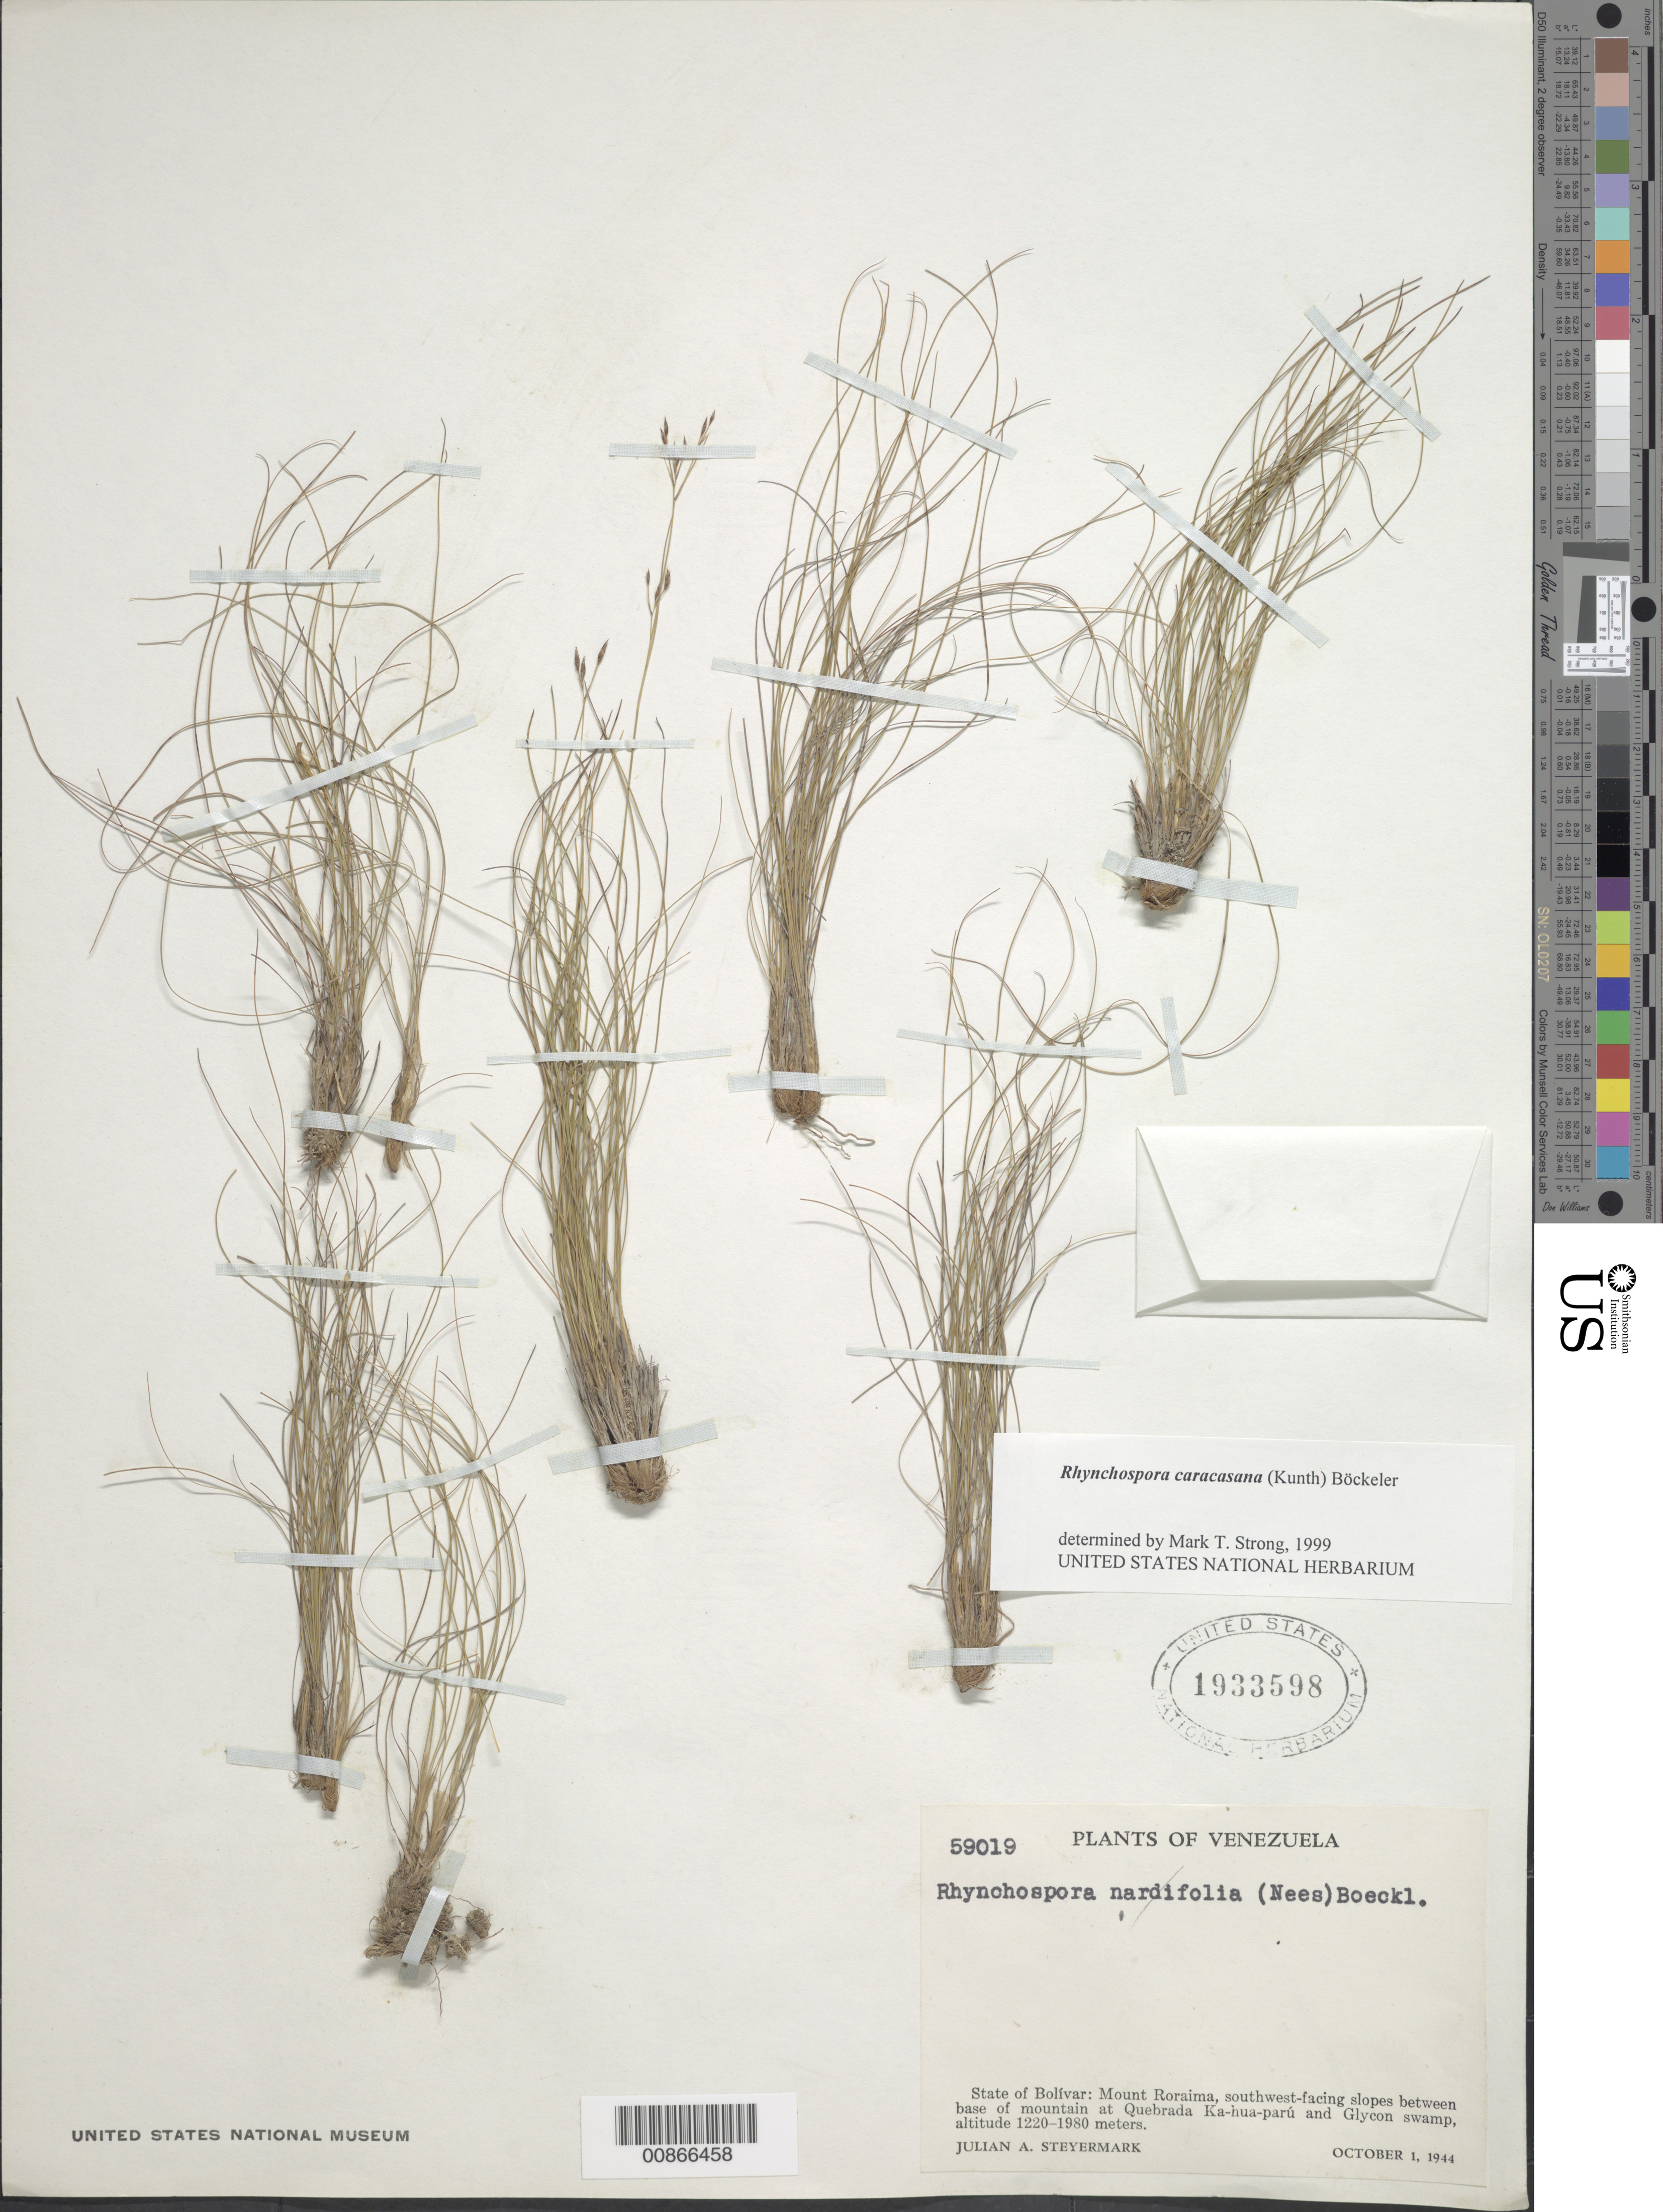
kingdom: Plantae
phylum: Tracheophyta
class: Liliopsida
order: Poales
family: Cyperaceae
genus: Rhynchospora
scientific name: Rhynchospora caracasana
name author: (Kunth) Boeckeler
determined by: Strong, M. T., (US), Smithsonian Institution - National Museum of Natural History (UNITED STATES)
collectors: J. Steyermark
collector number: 59019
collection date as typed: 1-Oct-44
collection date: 1944-10-01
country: Venezuela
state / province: Bolívar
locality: Mt. Roraima, SW-facing slopes between base of mountain at Quebrada Ka-hua parú & Glycon swamp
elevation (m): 1220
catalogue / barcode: US 1933598